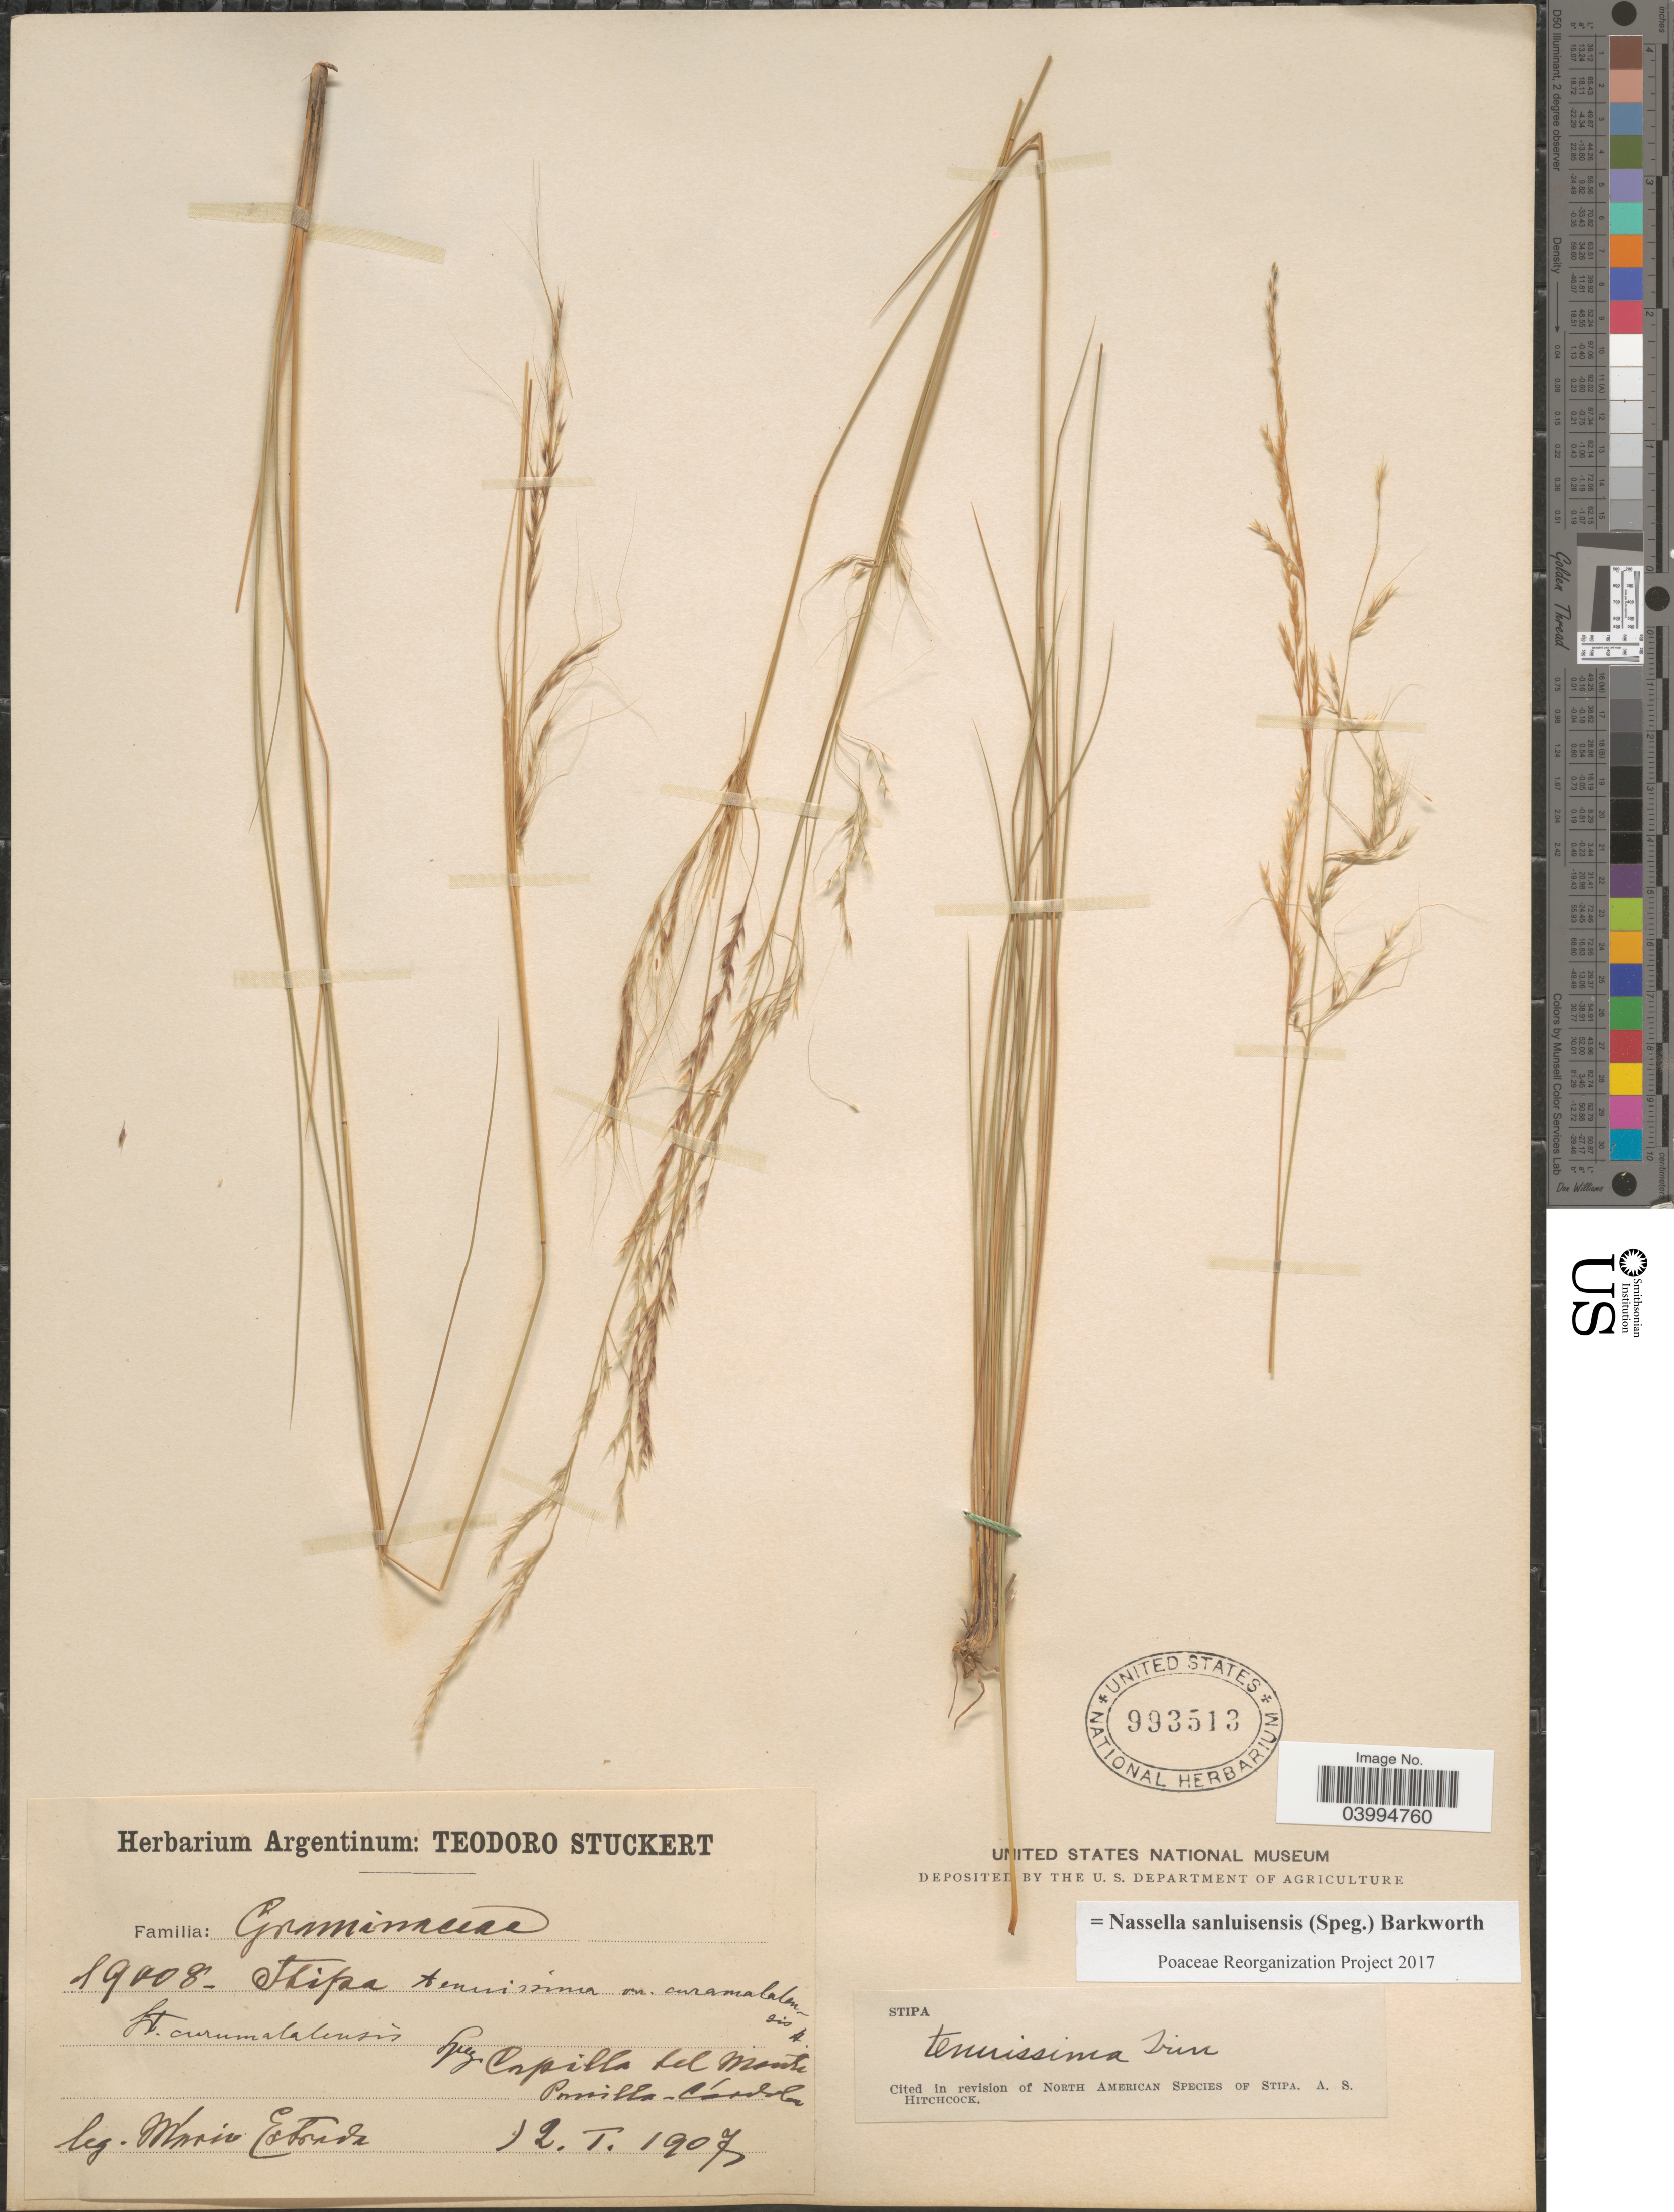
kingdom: Plantae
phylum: Tracheophyta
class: Liliopsida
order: Poales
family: Poaceae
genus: Nassella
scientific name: Nassella sanluisensis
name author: (Speg.) Barkworth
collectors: M. Estrada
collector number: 19008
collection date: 1907-01-12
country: Argentina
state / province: Cordoba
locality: Capilla del Monte. Punilla.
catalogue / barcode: US 993513